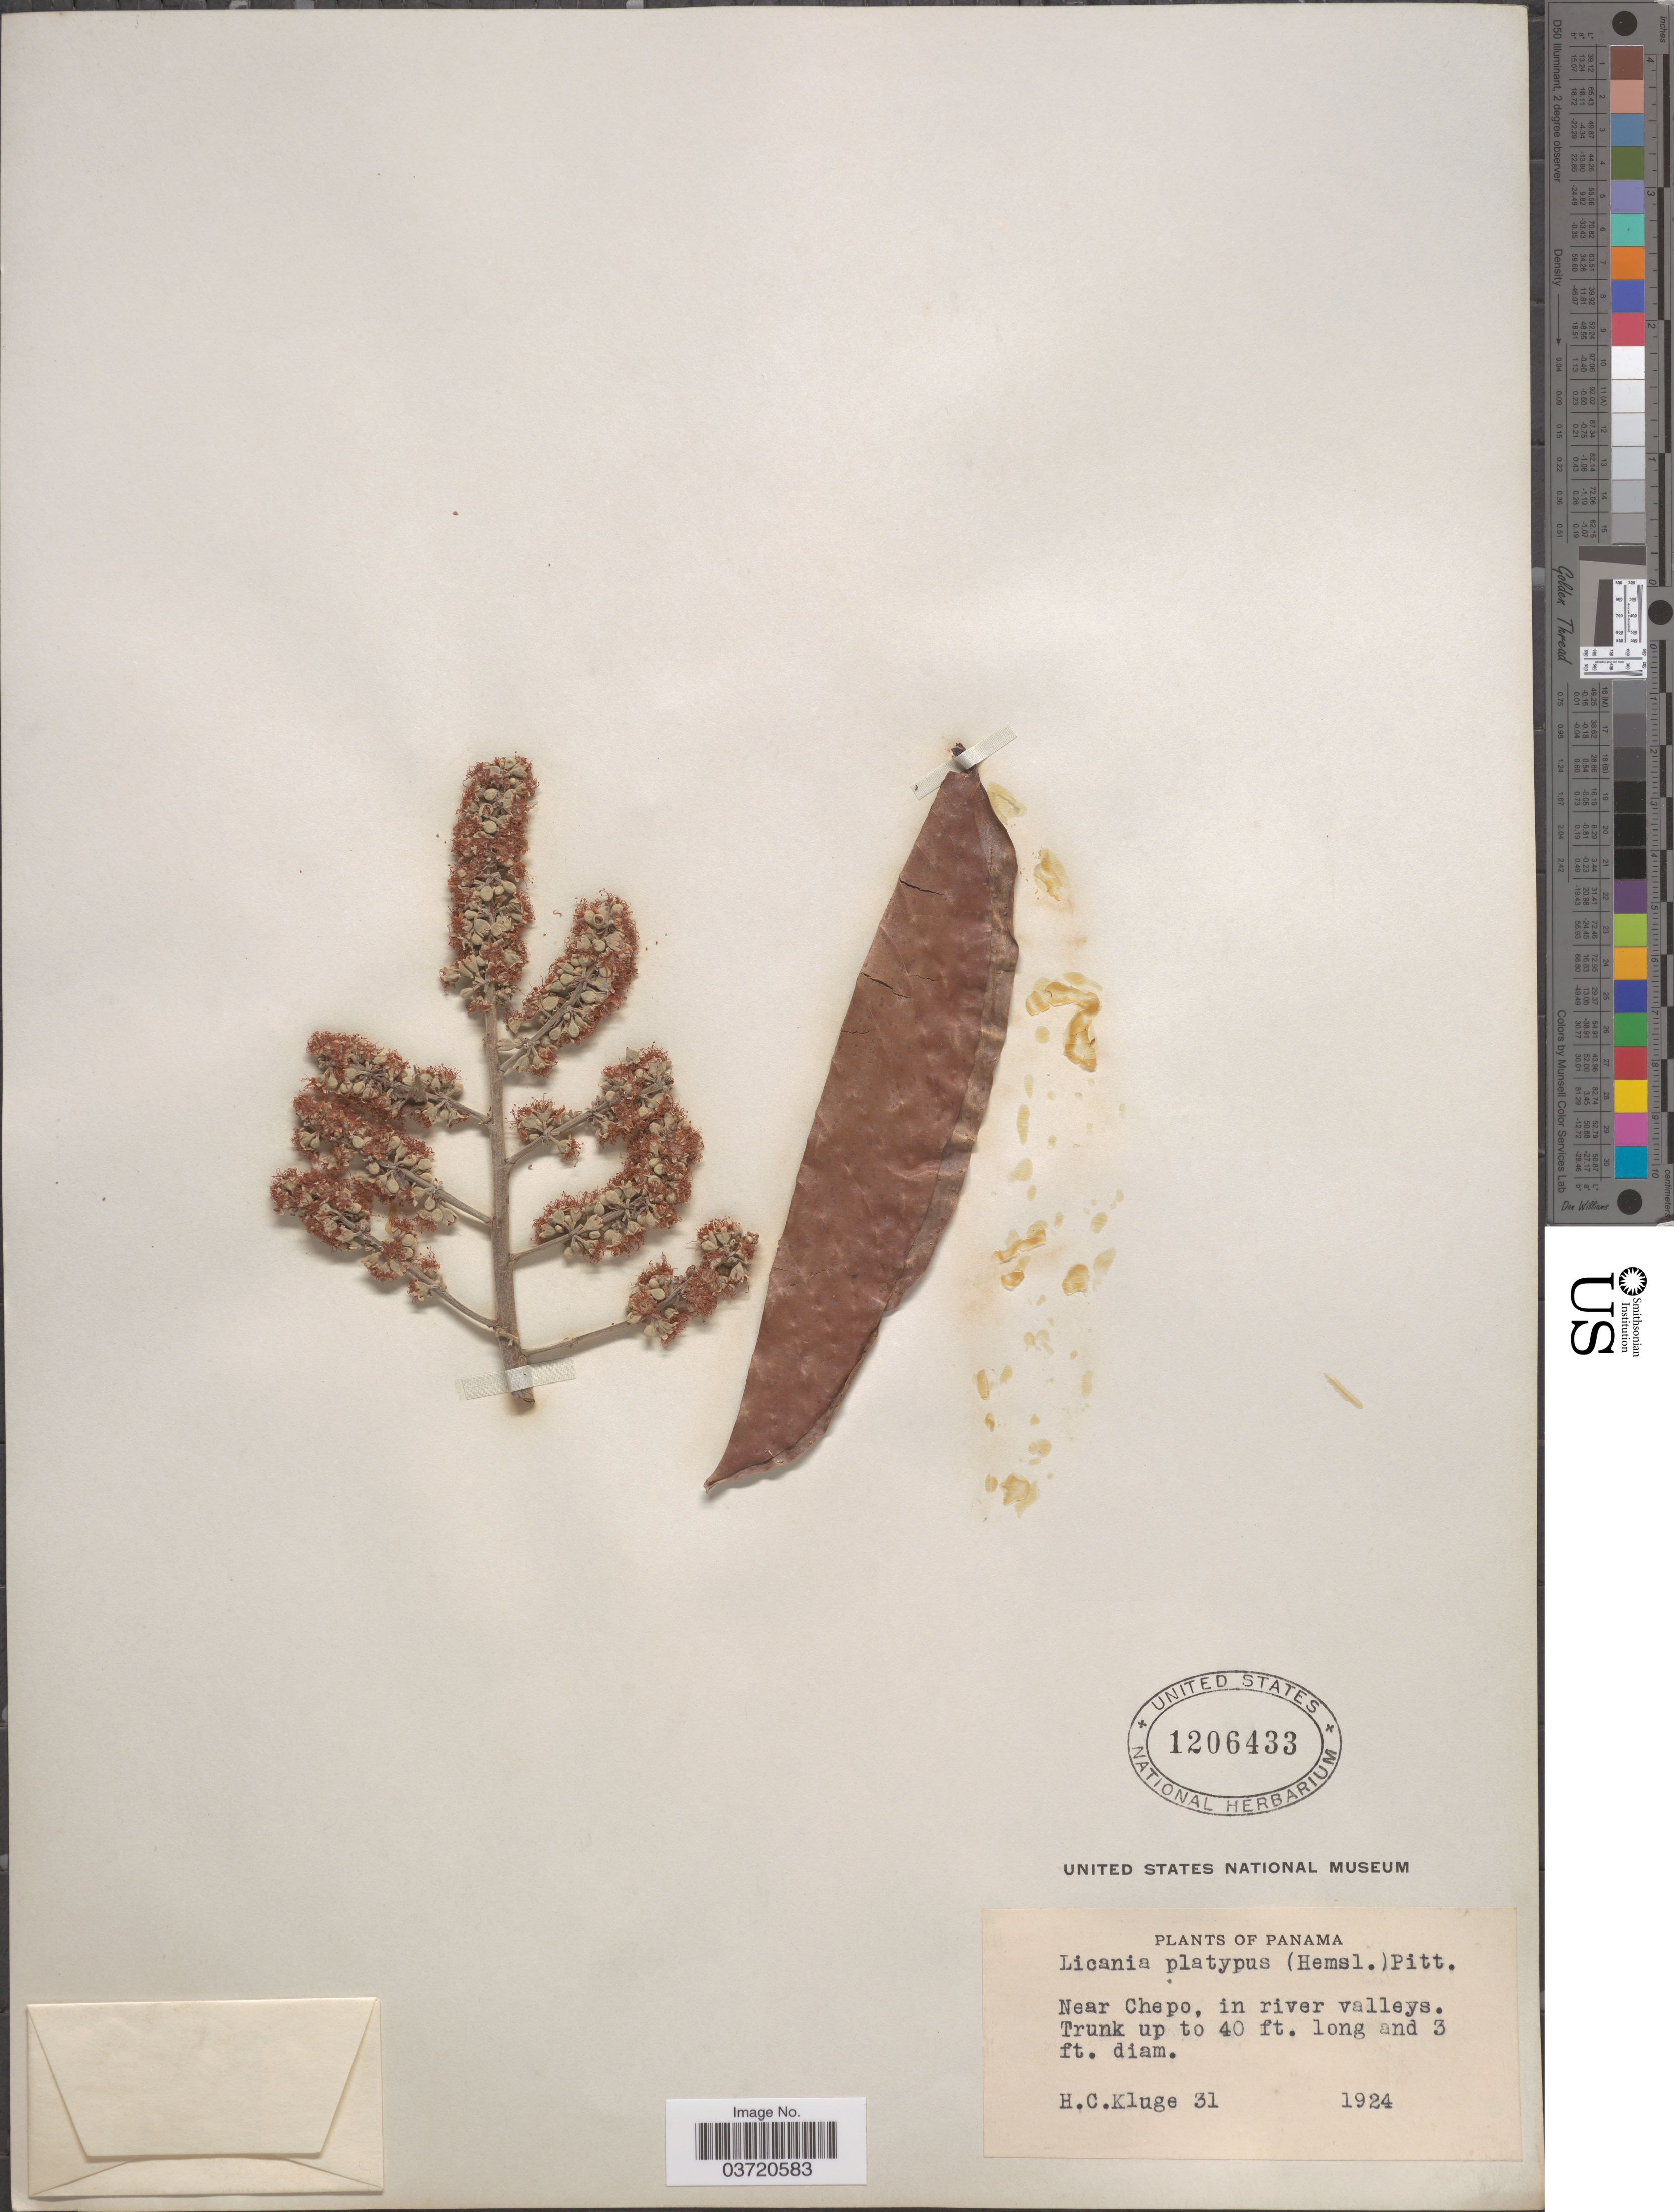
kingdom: Plantae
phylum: Tracheophyta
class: Magnoliopsida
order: Malpighiales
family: Chrysobalanaceae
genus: Moquilea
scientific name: Moquilea platypus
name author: Hemsl.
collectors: H. C. Kluge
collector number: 31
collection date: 1924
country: Panama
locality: Near Chepo, in river valleys.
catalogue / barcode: US 1206433